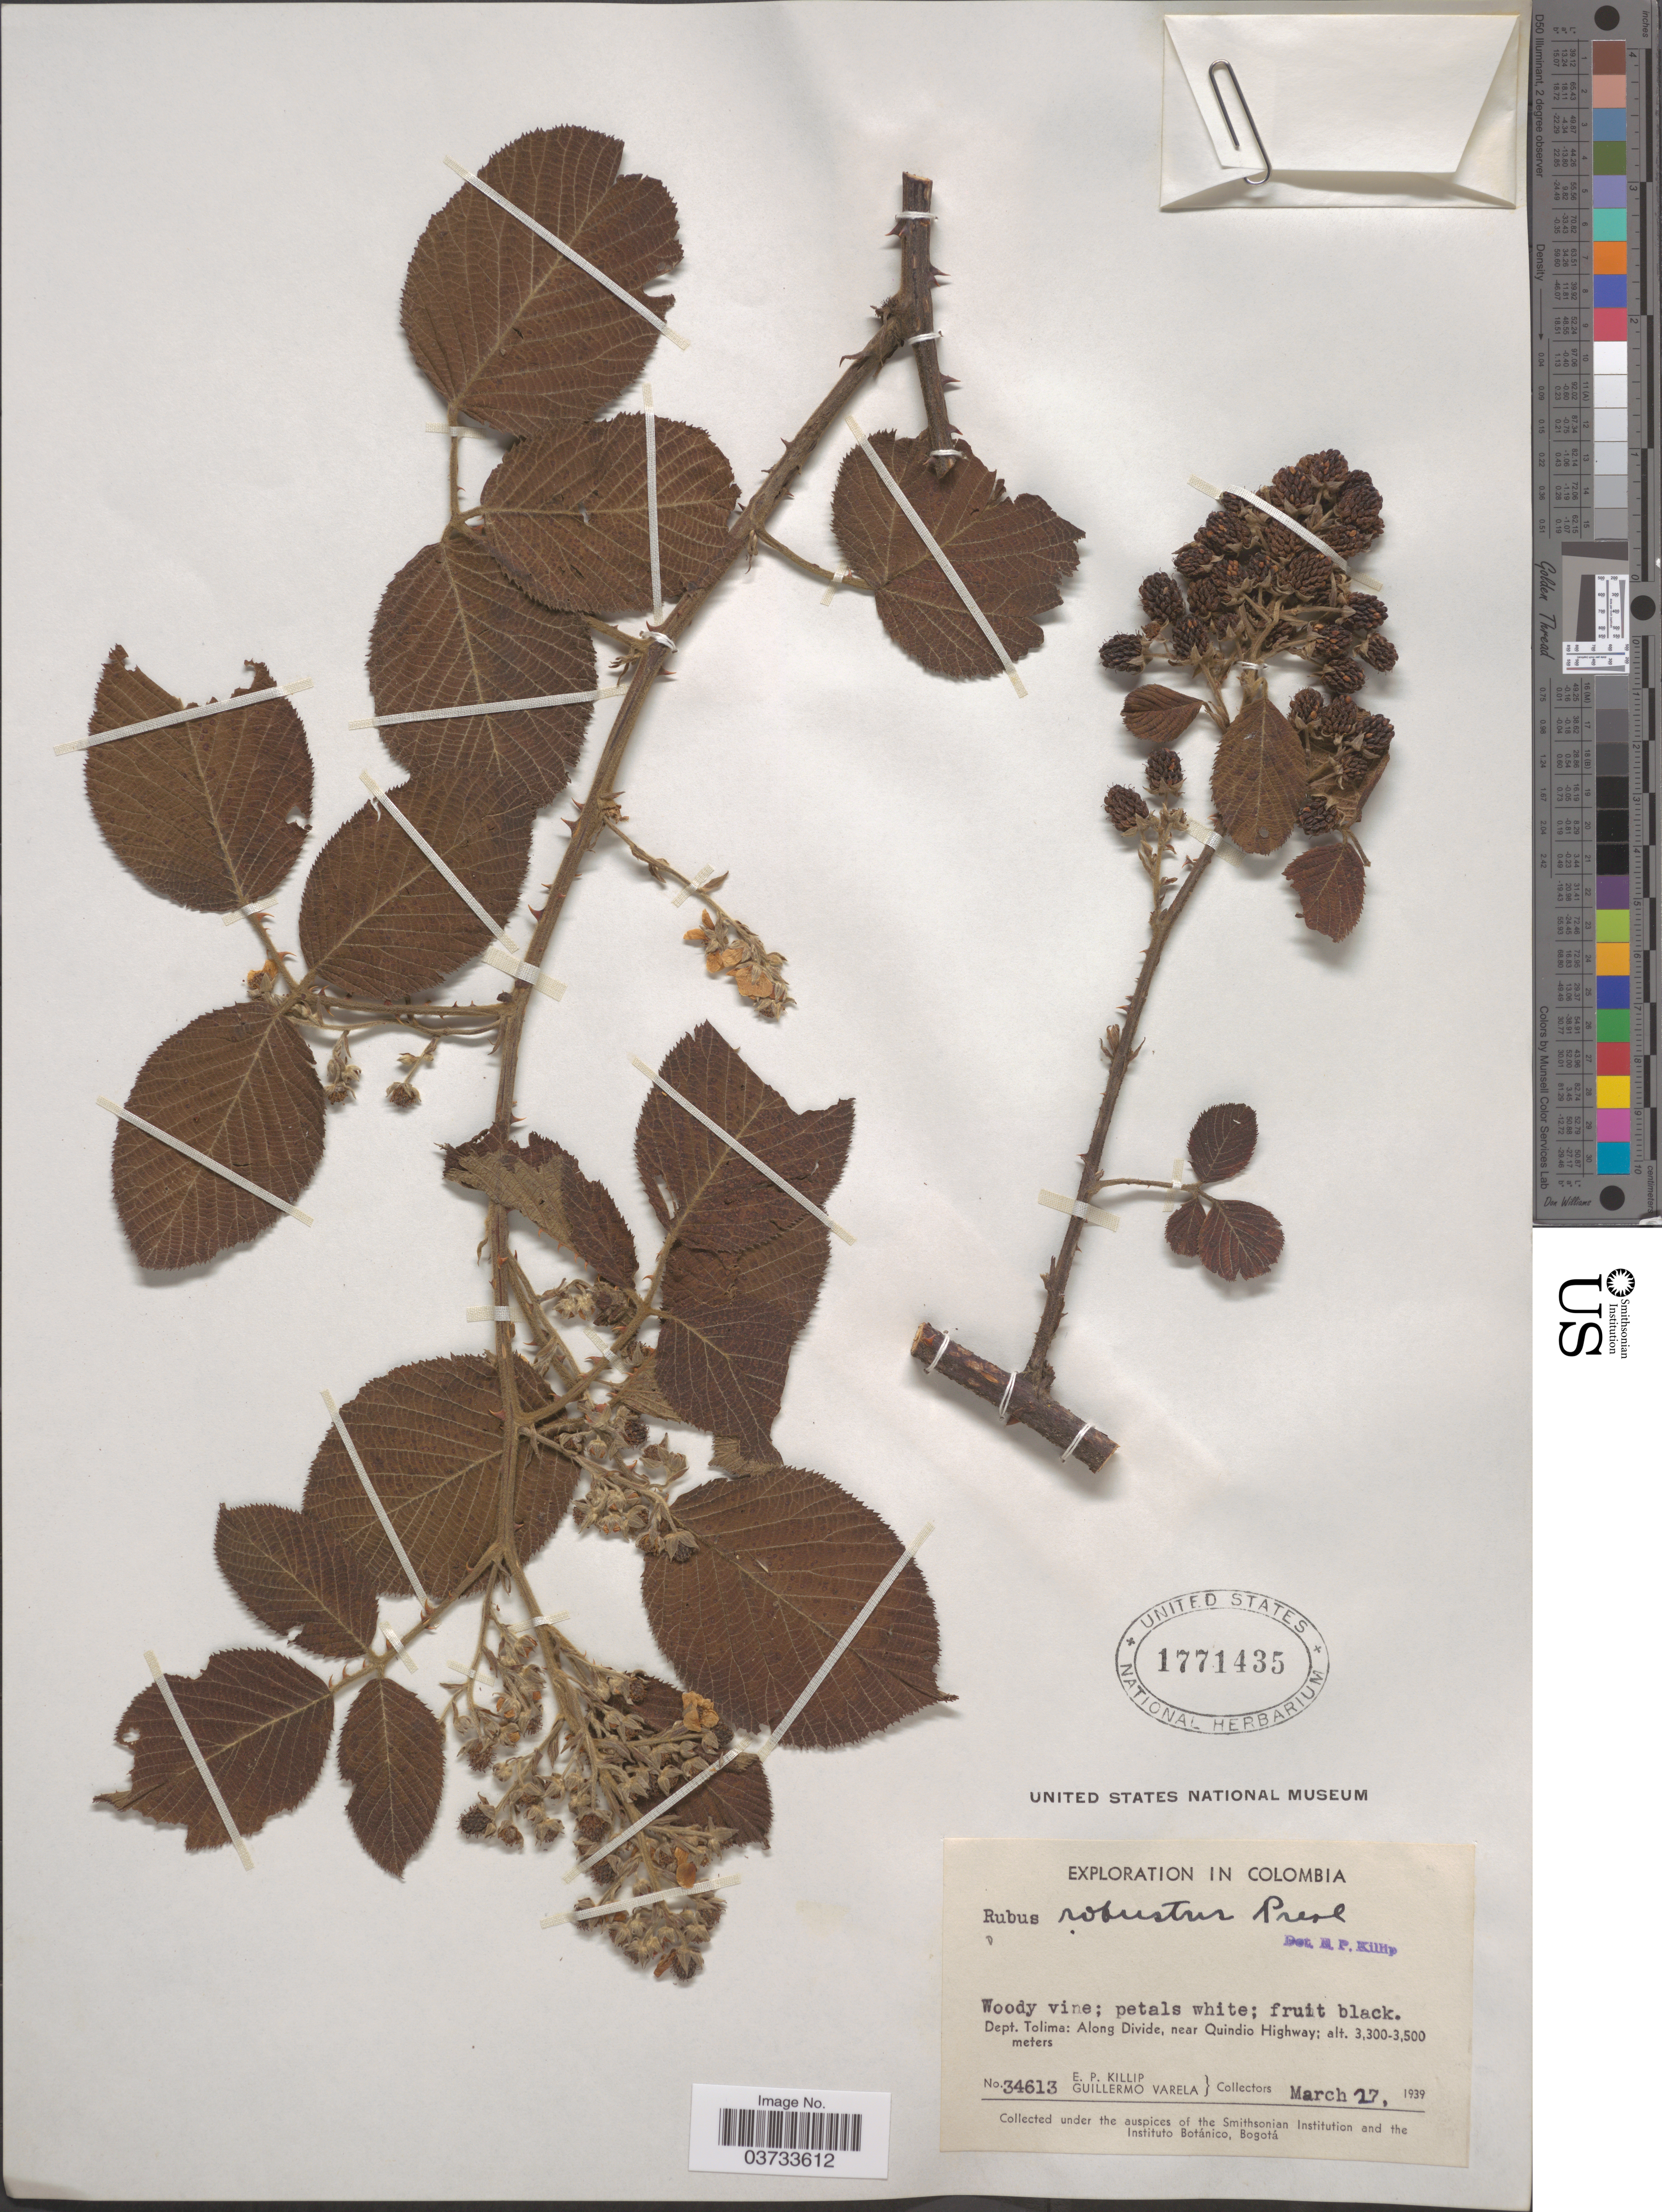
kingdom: Plantae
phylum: Tracheophyta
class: Magnoliopsida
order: Rosales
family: Rosaceae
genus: Rubus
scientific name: Rubus robustus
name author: C. Presl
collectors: E. P. Killip & G. Valera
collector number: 34613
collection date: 1939-03-27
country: Colombia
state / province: Tolima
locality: Dept. Tolima: Along Divide, near Quindio Highway.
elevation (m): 3300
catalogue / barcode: US 1771435